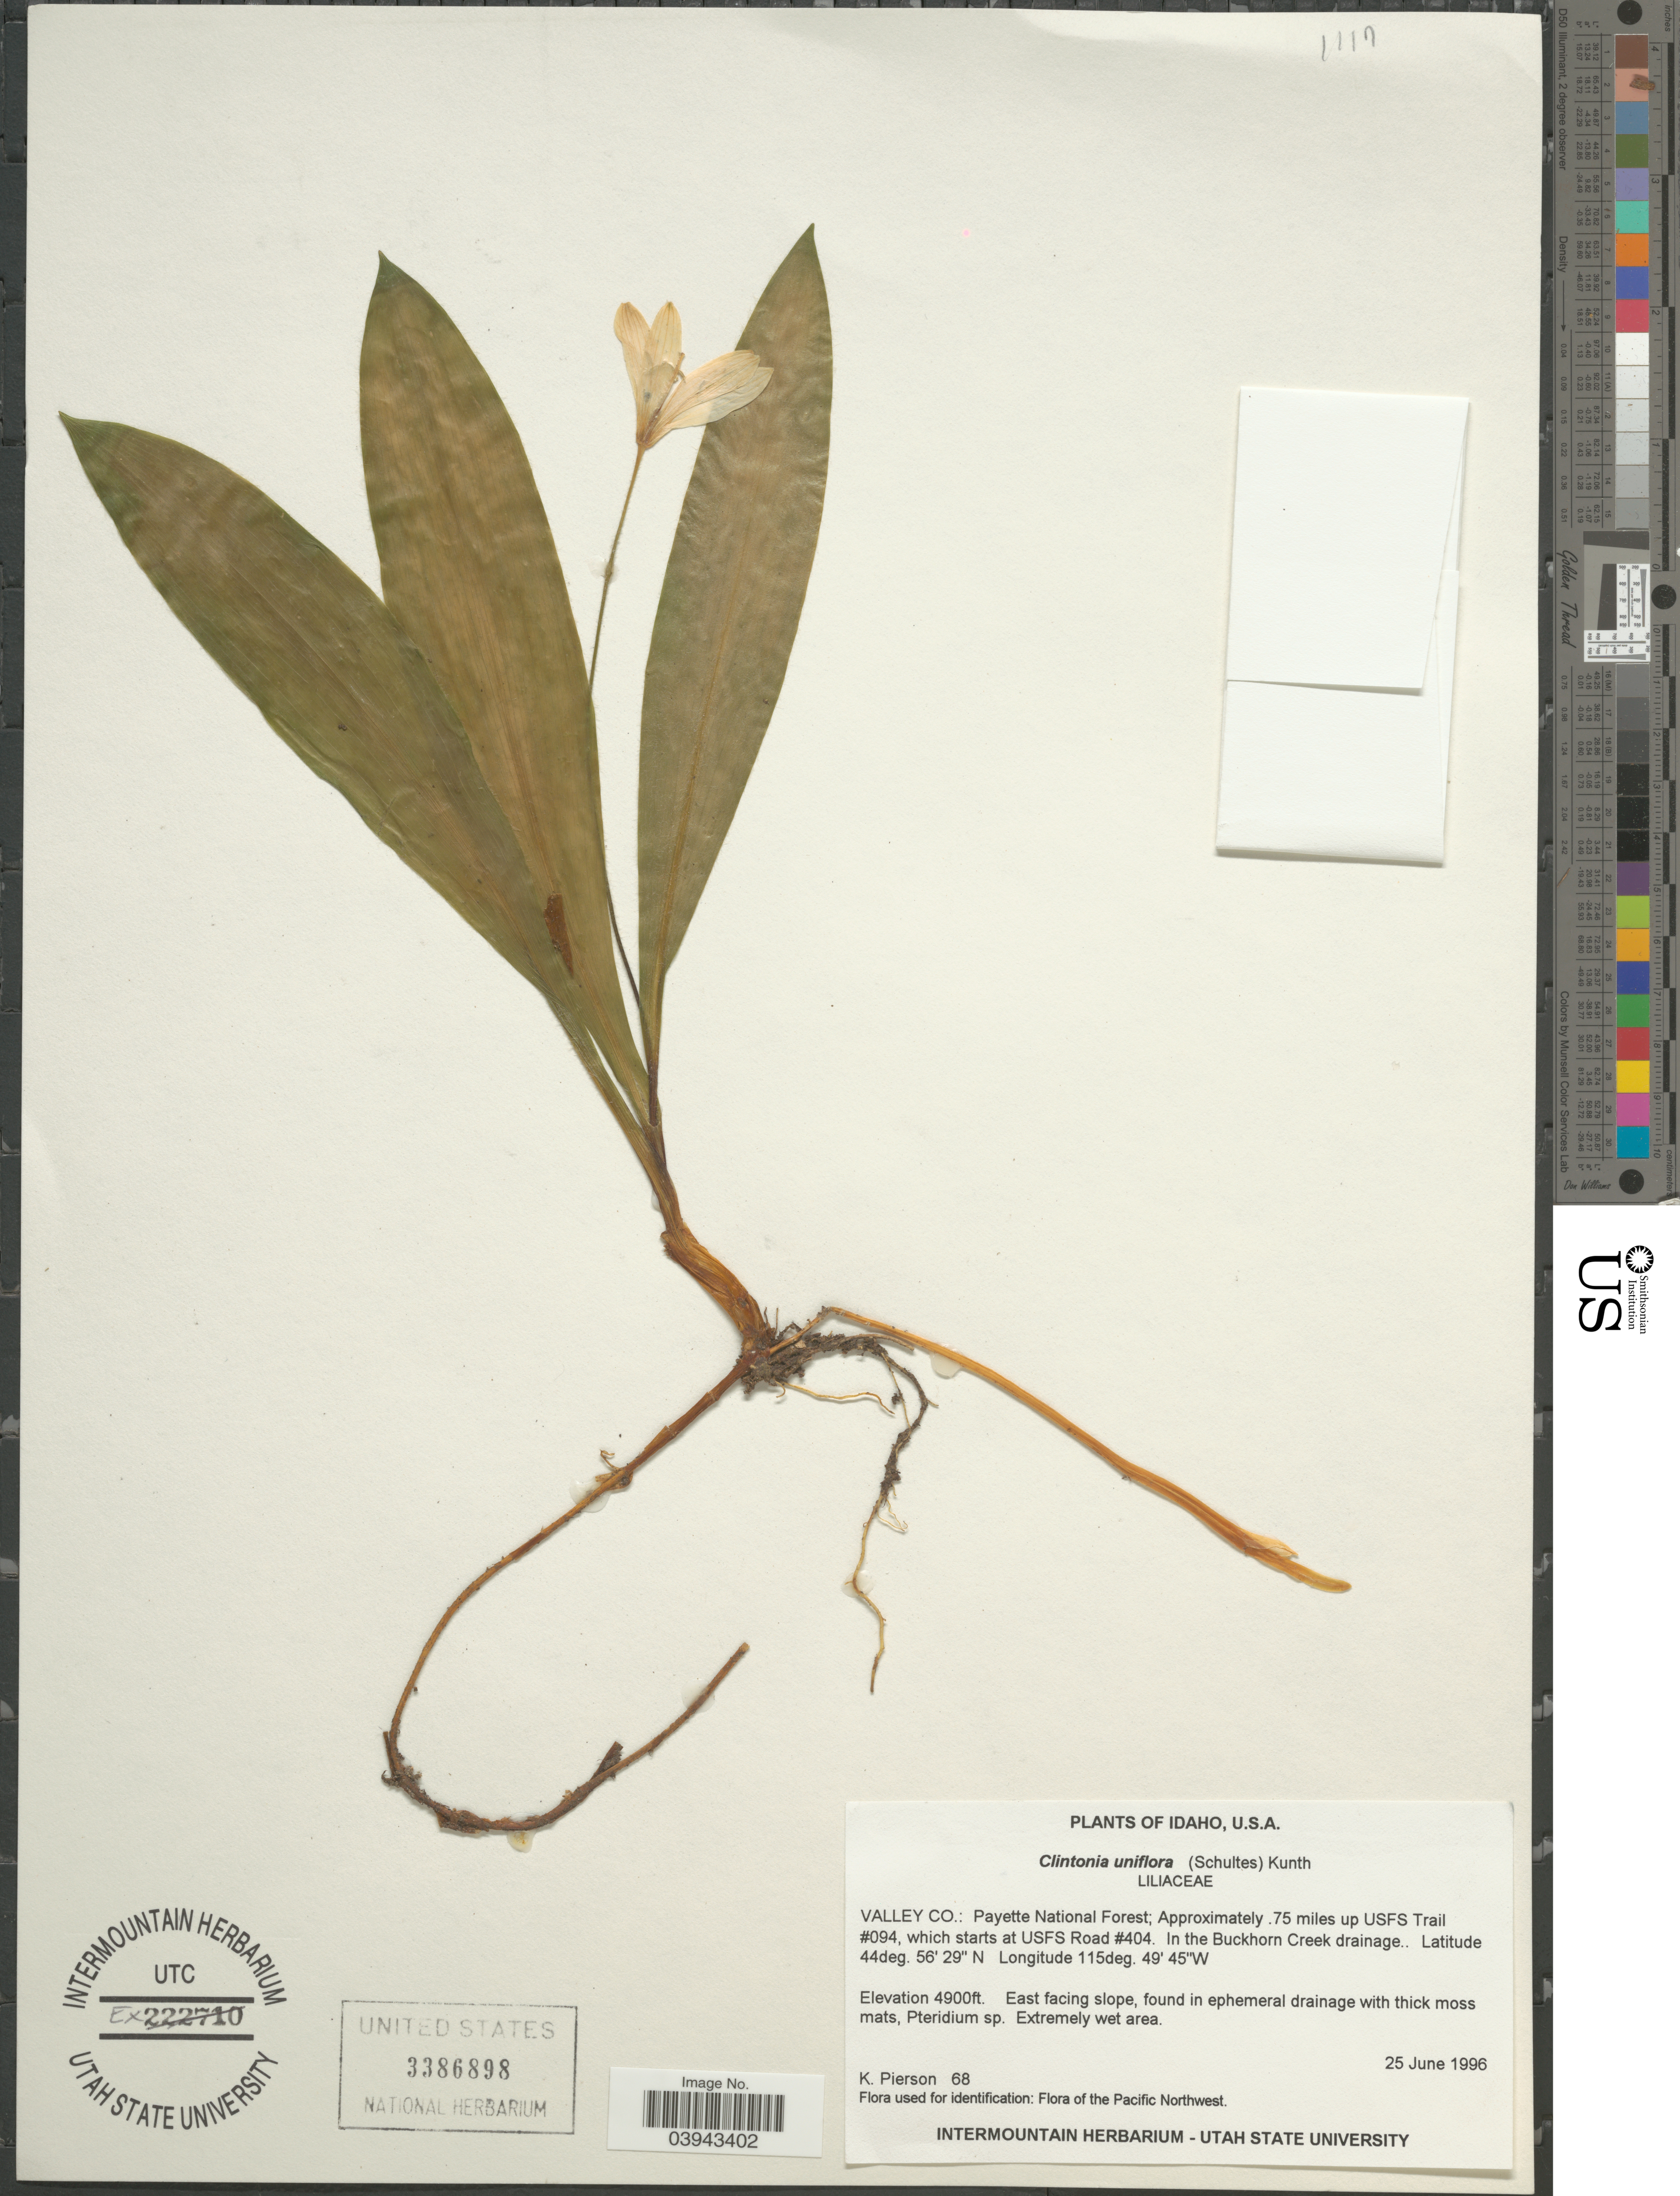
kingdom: Plantae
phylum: Tracheophyta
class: Liliopsida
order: Liliales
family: Liliaceae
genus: Clintonia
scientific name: Clintonia uniflora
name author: Kunth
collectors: K. Pierson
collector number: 68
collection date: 1996-06-25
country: United States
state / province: Idaho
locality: Valley Co.: Payette National Forest; Approximately .75 miles up USFS Trail #094, which starts at USFS Road #404. In the Buckhorn Creek drainage.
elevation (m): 1494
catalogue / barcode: US 3386898